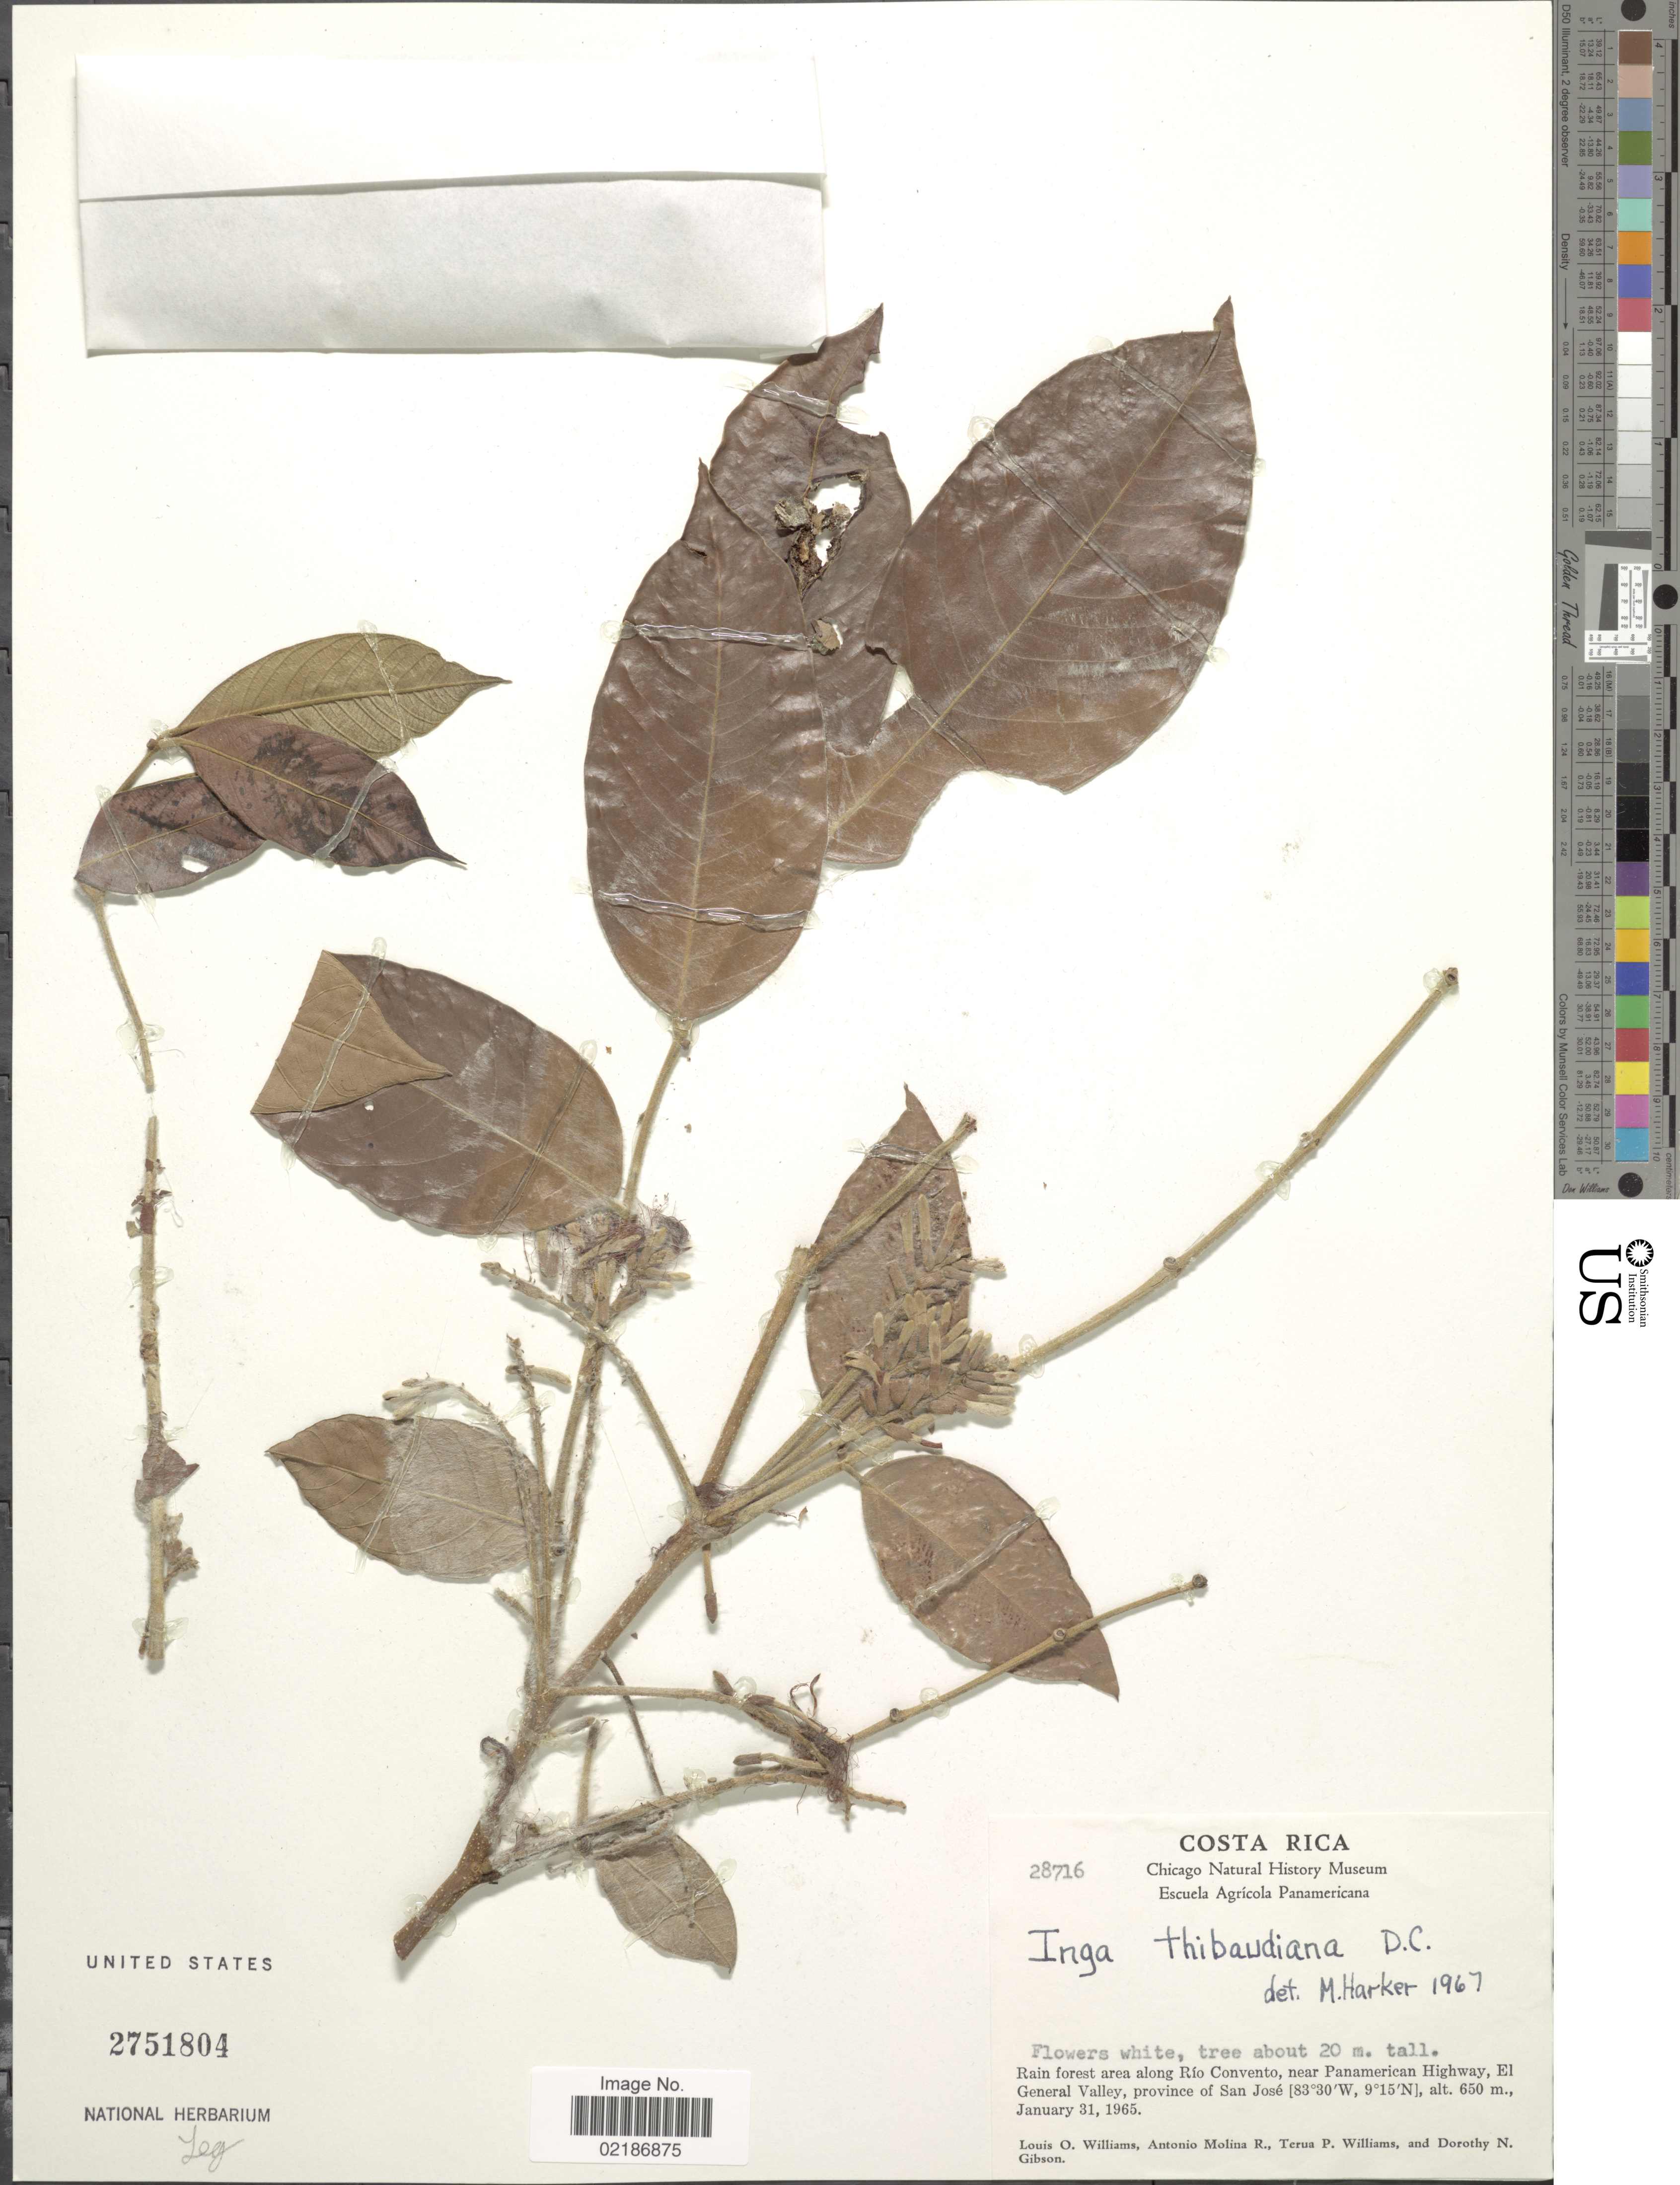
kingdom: Plantae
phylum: Tracheophyta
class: Magnoliopsida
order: Fabales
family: Fabaceae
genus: Inga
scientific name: Inga thibaudiana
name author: DC.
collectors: L. O. Williams, A. Molina R., T. P. Williams & D. N. Gibson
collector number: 28716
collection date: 1965-01-31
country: Costa Rica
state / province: San José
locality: Along Rio Convento, near Panamerican Highway, El General Valley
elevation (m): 650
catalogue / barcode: US 2751804